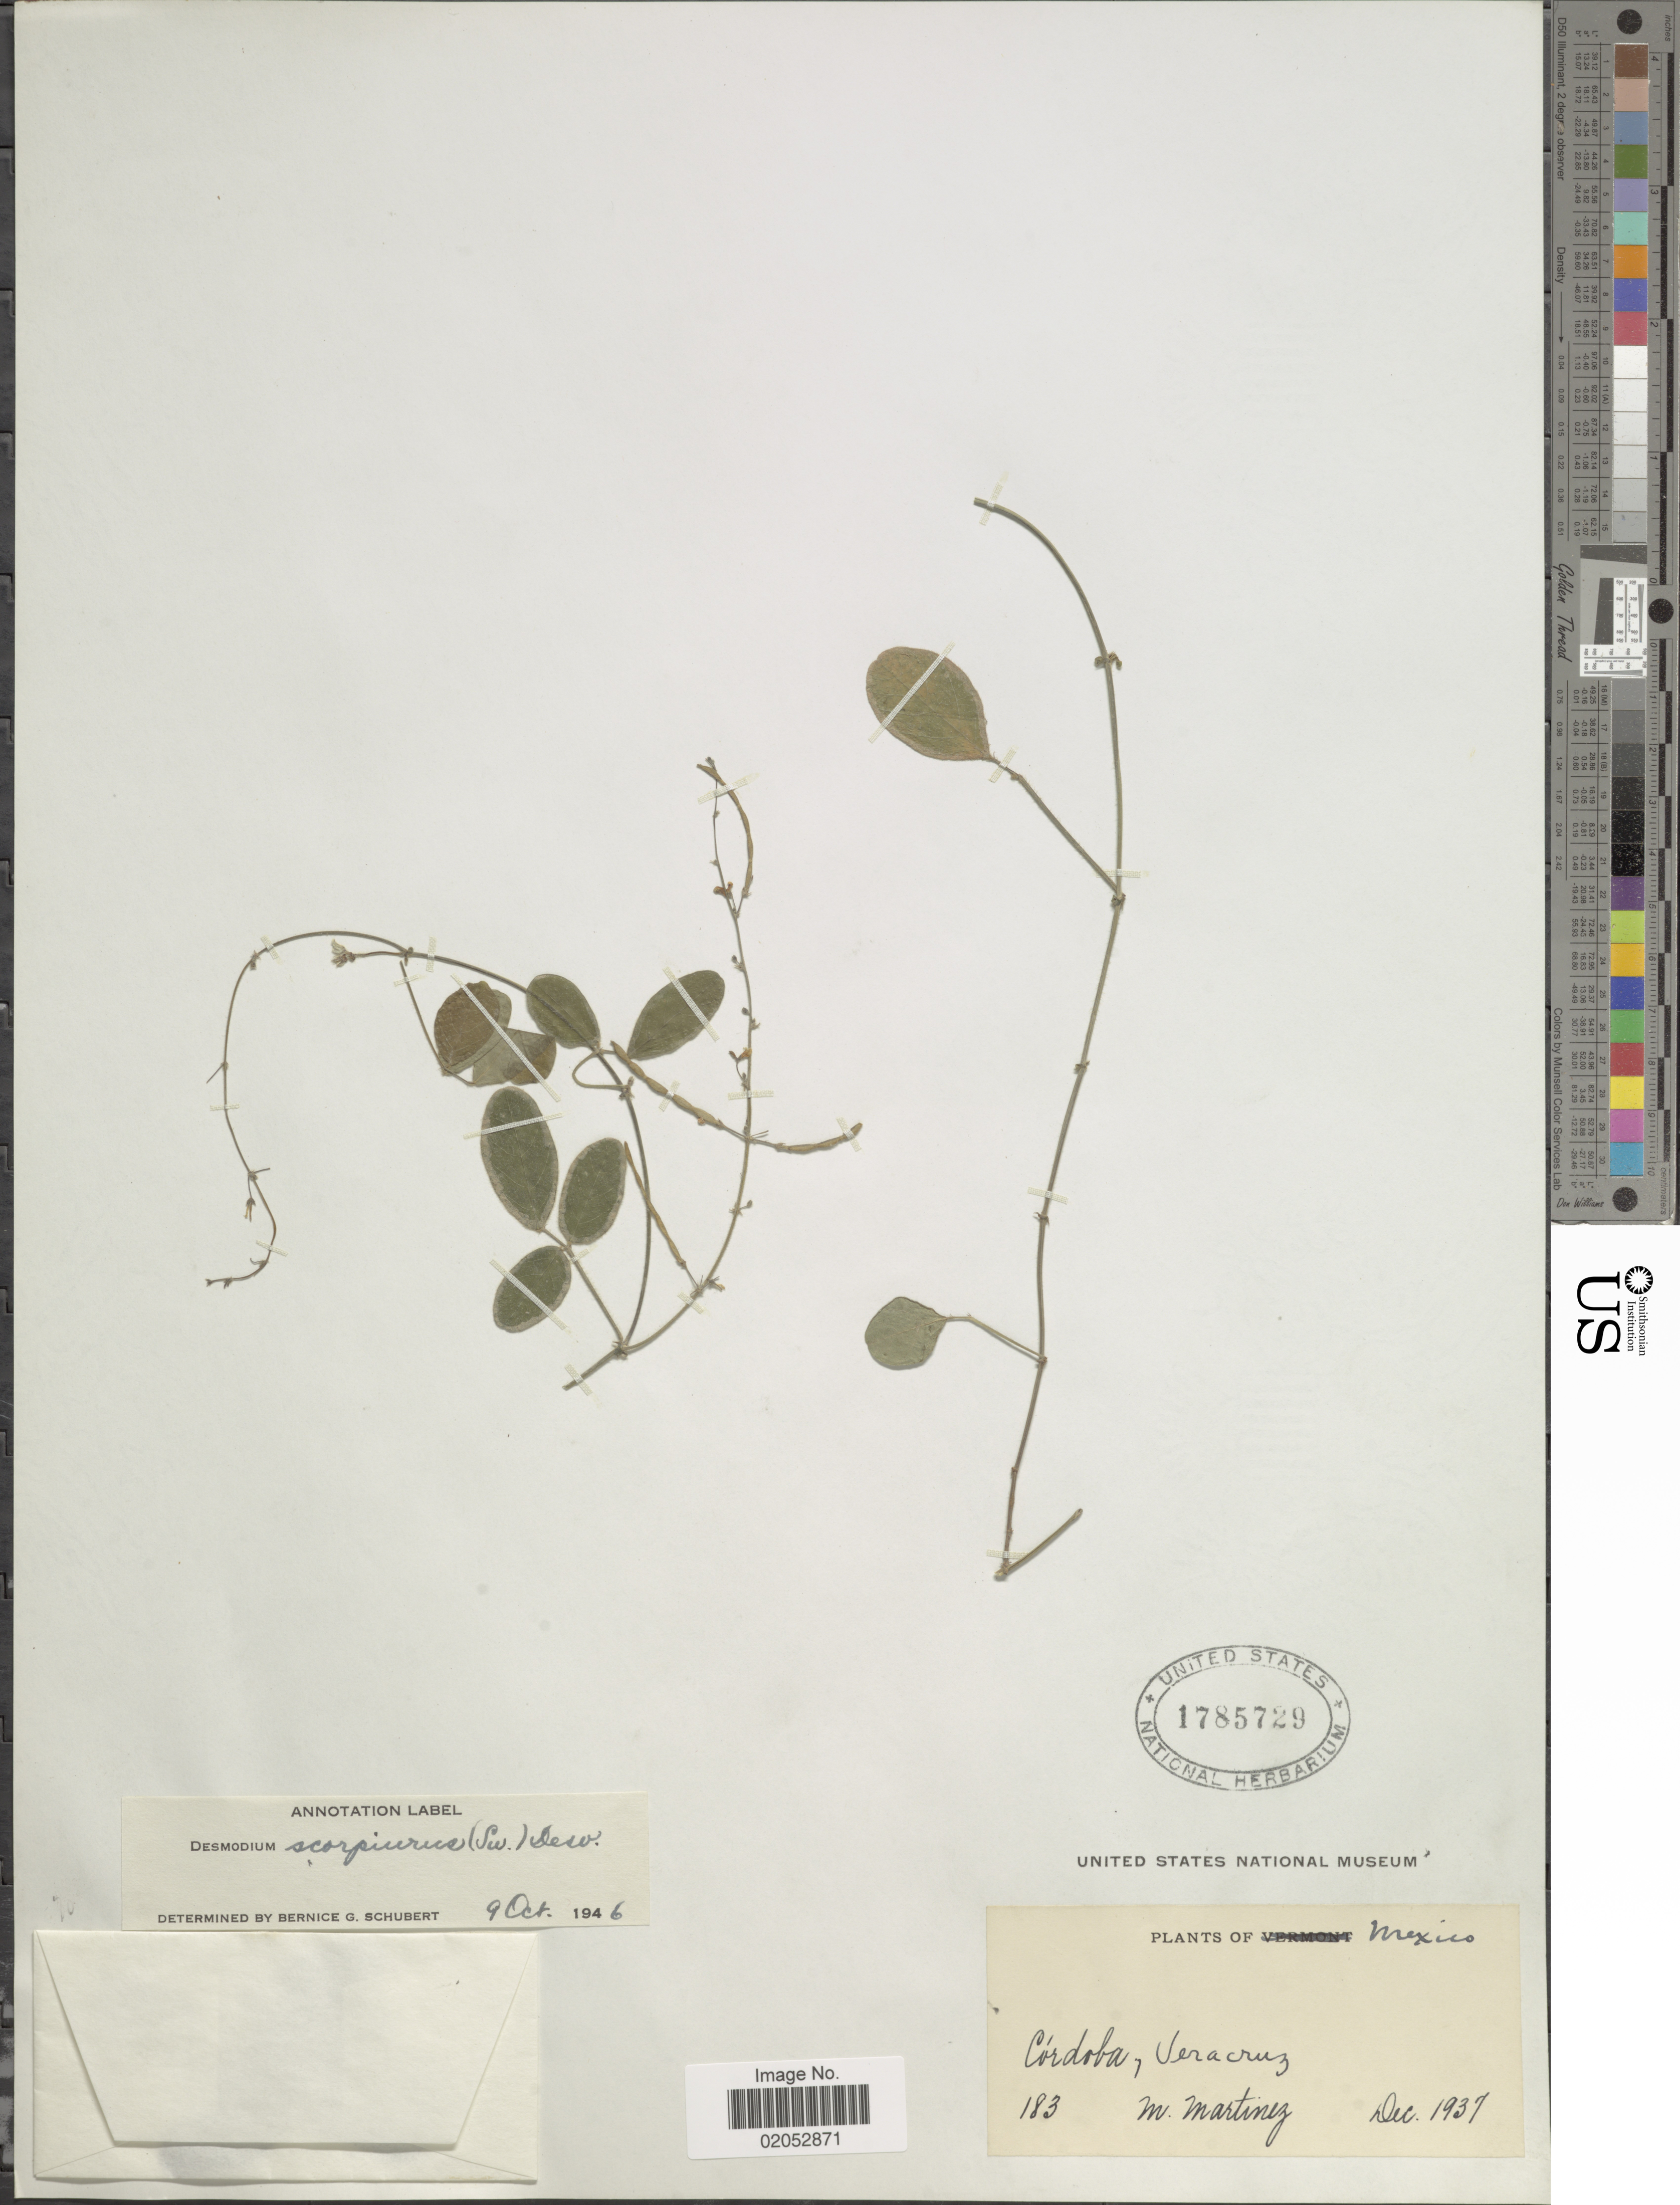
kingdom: Plantae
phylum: Tracheophyta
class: Magnoliopsida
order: Fabales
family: Fabaceae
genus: Desmodium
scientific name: Desmodium scorpiurus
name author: (Sw.) Desv. ex DC.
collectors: M. Martinez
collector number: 183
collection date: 1937-12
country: Mexico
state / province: Veracruz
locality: Cordoba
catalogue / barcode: US 1785729